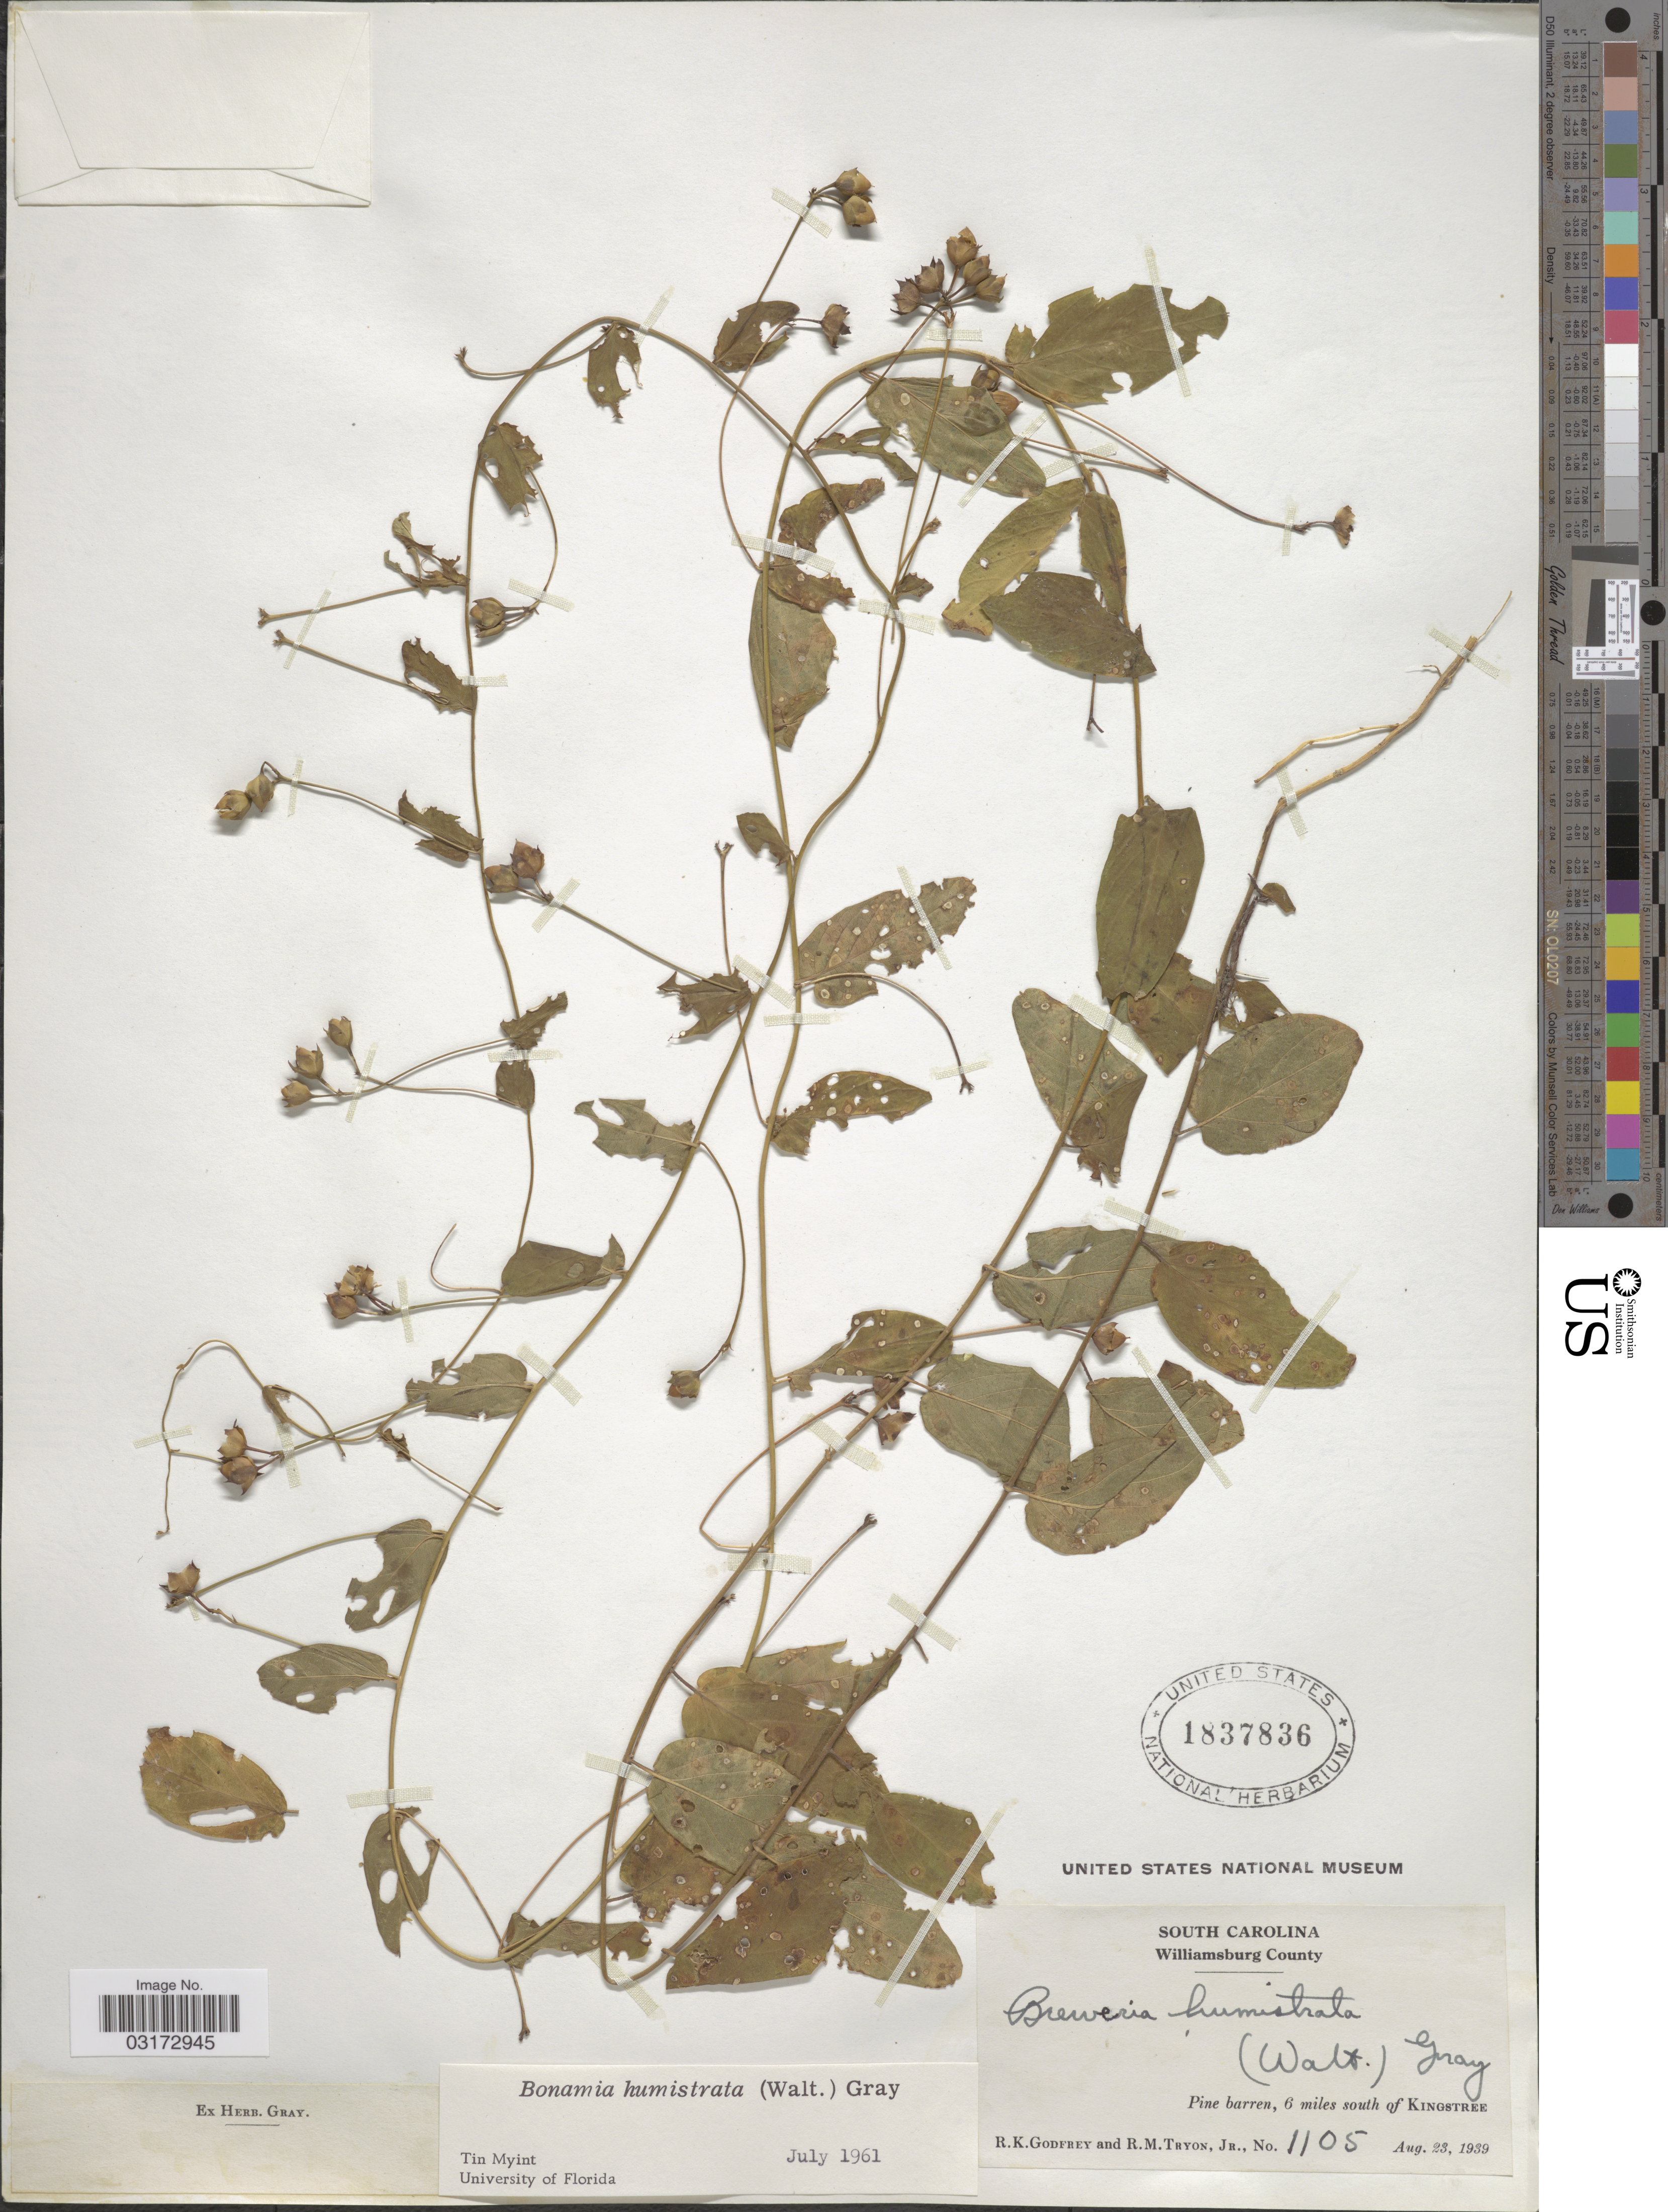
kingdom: Plantae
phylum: Tracheophyta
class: Magnoliopsida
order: Solanales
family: Convolvulaceae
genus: Stylisma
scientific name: Stylisma humistrata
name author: (Walter) Chapm.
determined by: Strong, Mark T., (BOT), Smithsonian Institution - National Museum of Natural History (UNITED STATES)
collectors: R. K. Godfrey & R. Tryon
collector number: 1105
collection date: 1939-08-23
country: United States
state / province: South Carolina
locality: Williamsburg County, Pine barren, 6 miles south of Kingstree.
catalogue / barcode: US 1837836